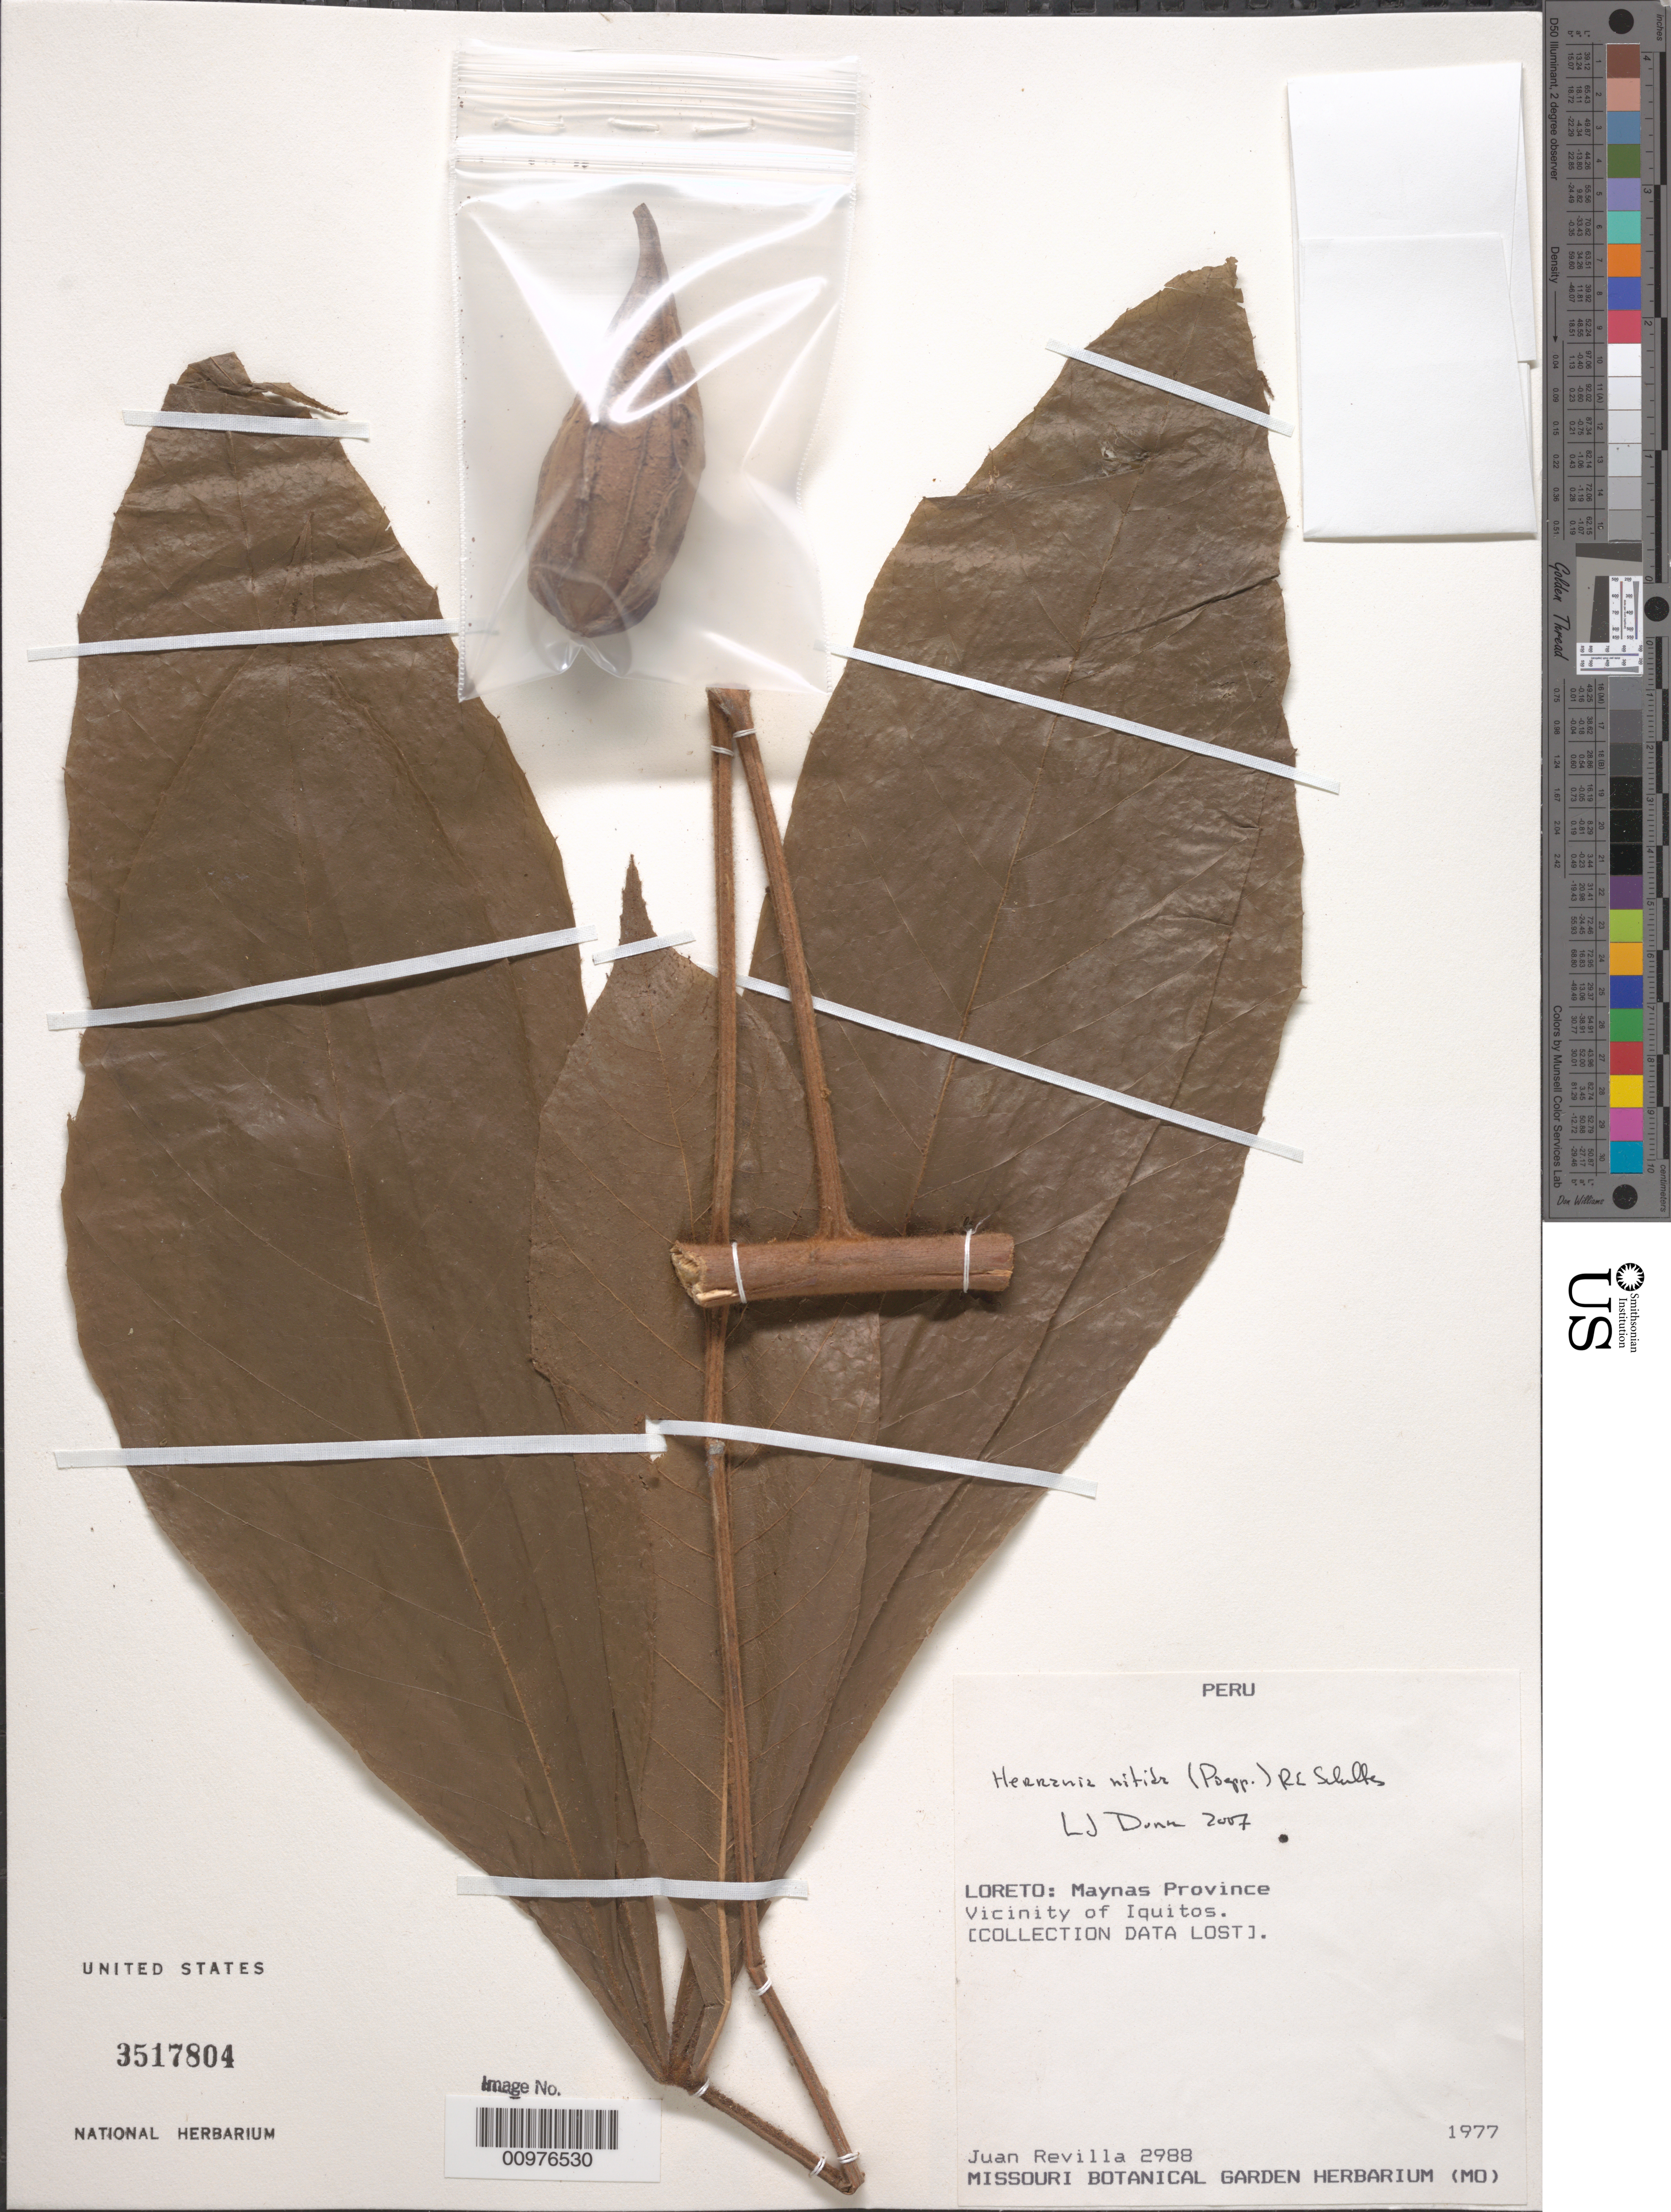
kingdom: Plantae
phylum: Tracheophyta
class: Magnoliopsida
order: Malvales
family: Malvaceae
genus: Herrania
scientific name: Herrania nitida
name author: (Poepp.) R.E. Schult.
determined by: Dorr, L. J., (BOT), Smithsonian Institution - National Museum of Natural History (UNITED STATES)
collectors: J. Revilla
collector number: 2988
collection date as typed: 1977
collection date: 1977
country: Peru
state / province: Loreto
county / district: Maynas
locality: Vicinity of Iquitos.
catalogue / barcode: US 3517804